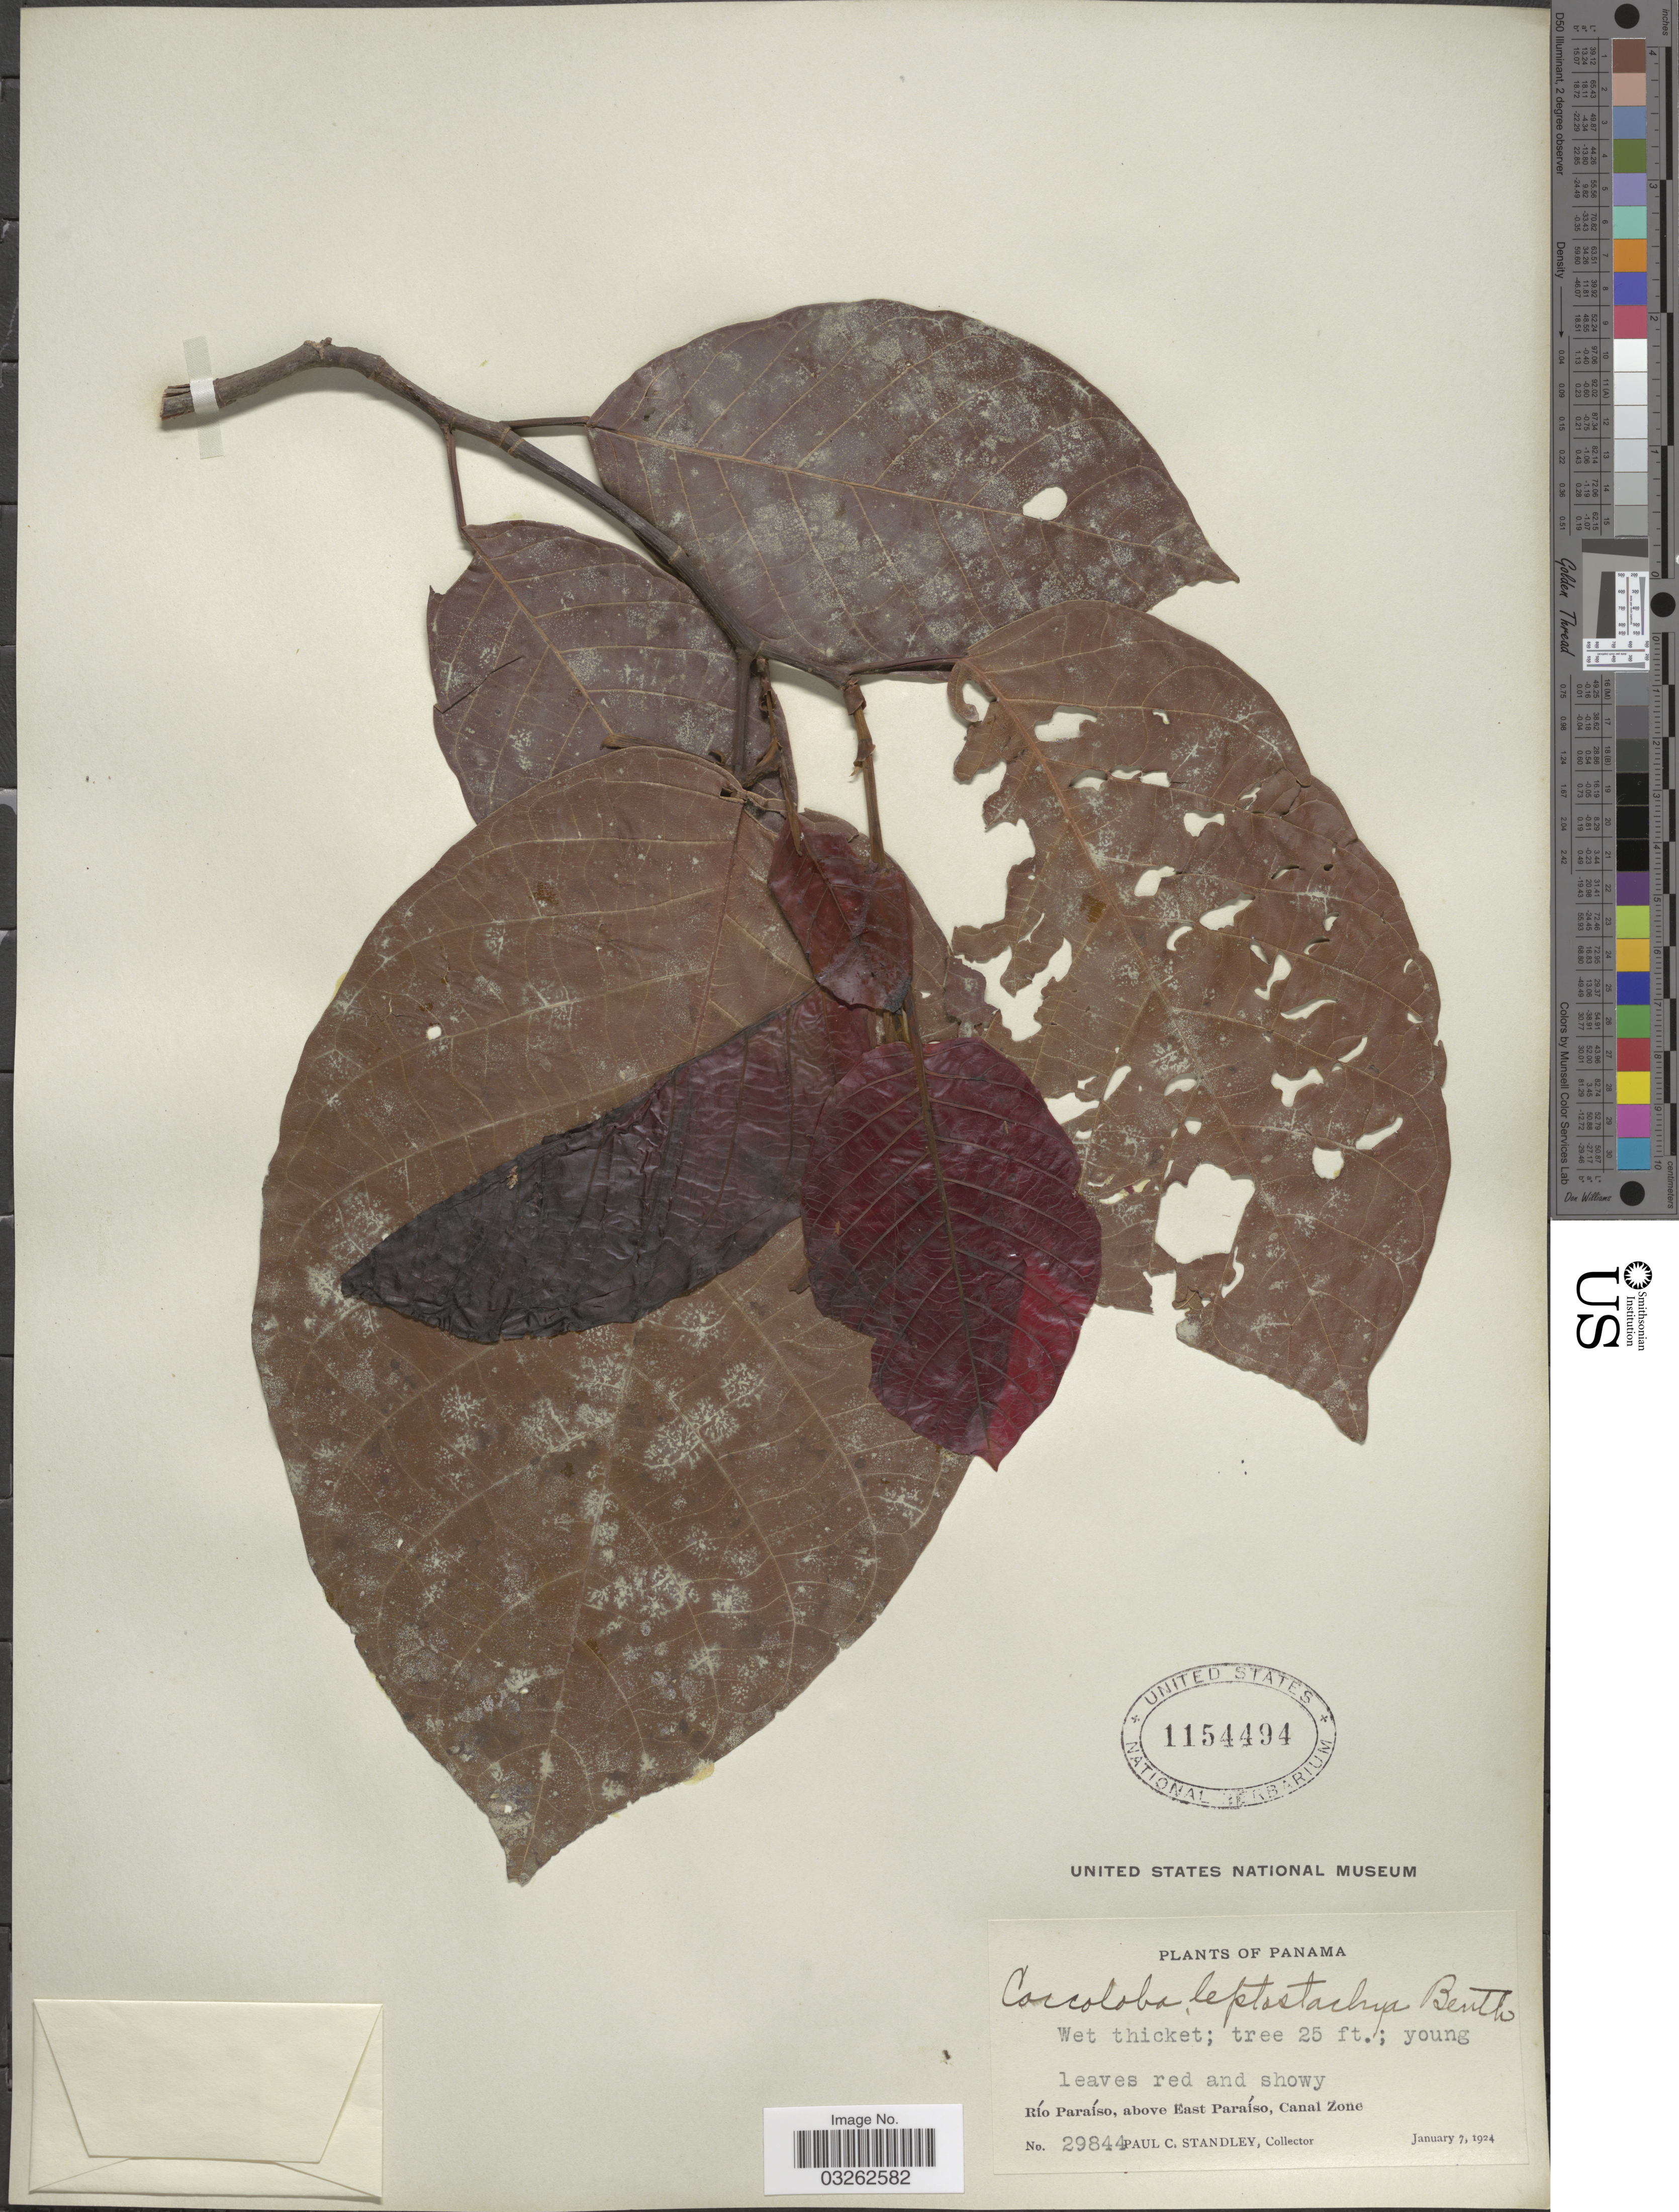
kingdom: Plantae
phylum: Tracheophyta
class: Magnoliopsida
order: Caryophyllales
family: Polygonaceae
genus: Coccoloba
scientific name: Coccoloba barbadensis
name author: Jacq.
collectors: P. C. Standley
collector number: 29844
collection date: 1924-01-07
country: Panama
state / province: Colón / Panamá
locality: Río Paraíso, above East Paraíso, Canal Zone.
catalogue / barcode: US 1154494